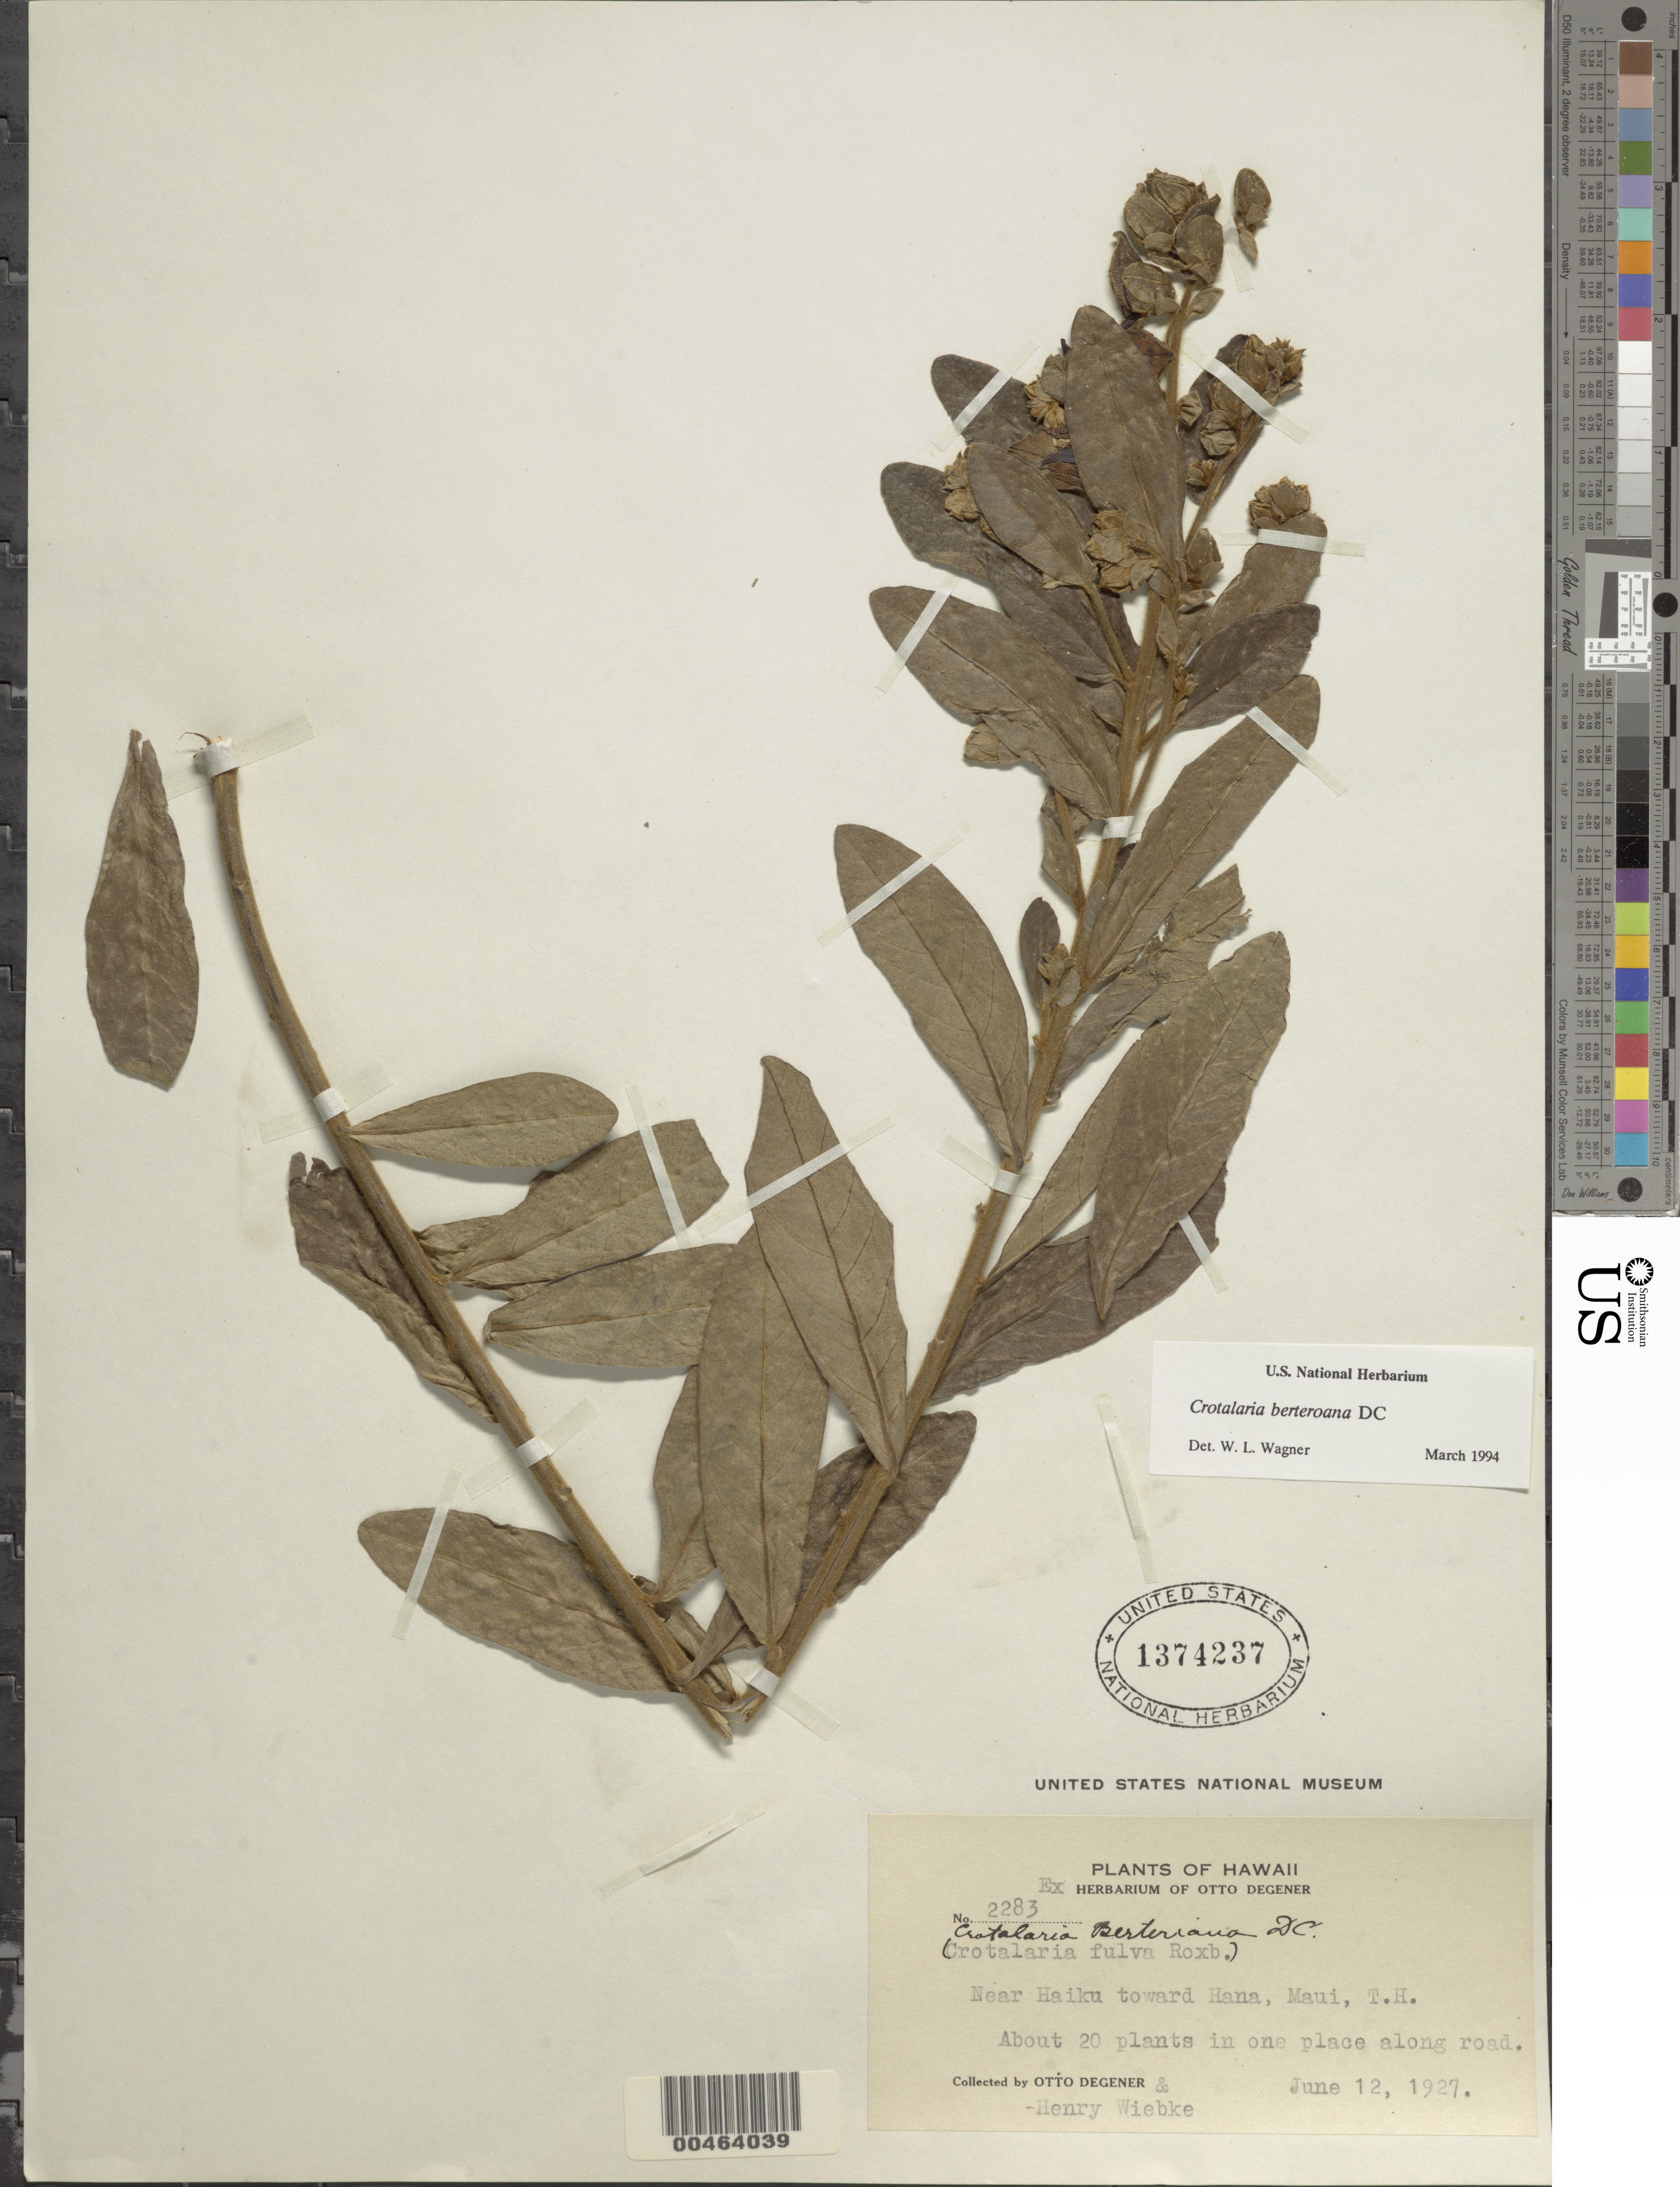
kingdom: Plantae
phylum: Tracheophyta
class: Magnoliopsida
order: Fabales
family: Fabaceae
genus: Crotalaria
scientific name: Crotalaria berteroana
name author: DC.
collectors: O. Degener & H. Wiebke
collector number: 2283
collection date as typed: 12 Jun 1927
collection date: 1927-06-12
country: United States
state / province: Hawaii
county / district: Maui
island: Maui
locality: Near Haiku toward Hana.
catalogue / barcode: US 1374237